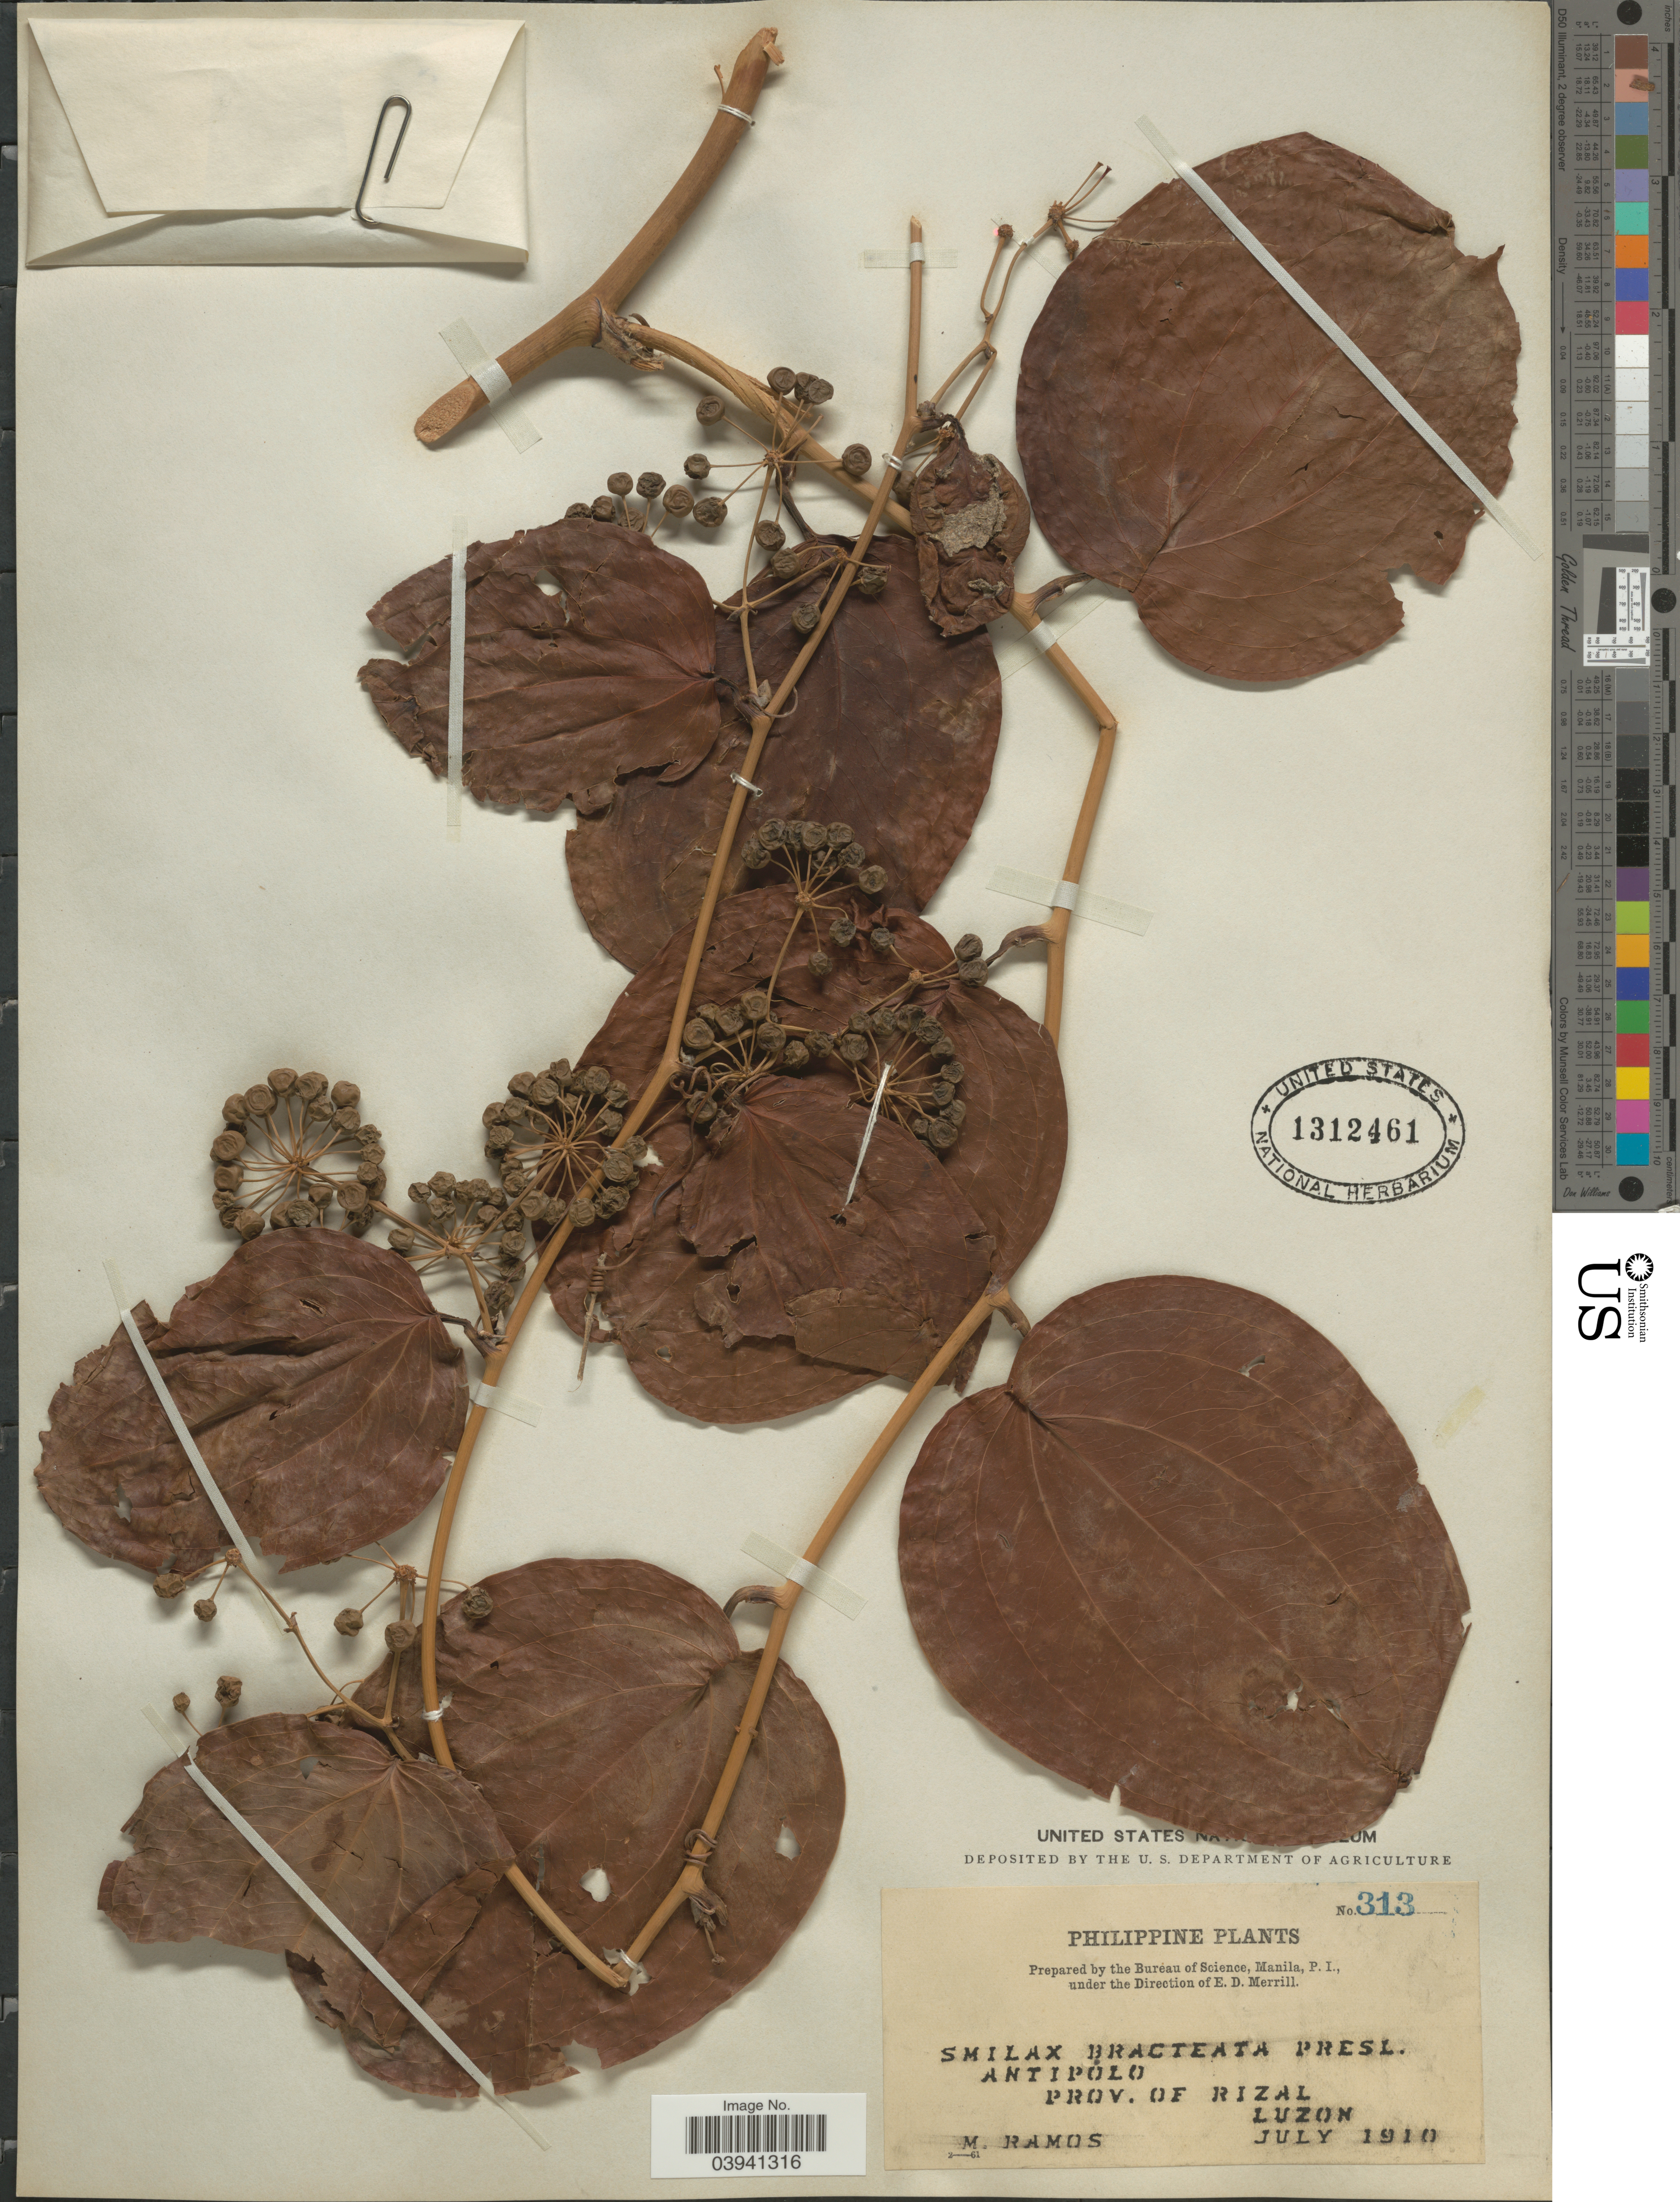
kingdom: Plantae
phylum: Tracheophyta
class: Liliopsida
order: Liliales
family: Smilacaceae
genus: Smilax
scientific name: Smilax bracteata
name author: C. Presl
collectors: M. Ramos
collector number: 313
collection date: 1910-07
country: Philippines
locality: Antipolo. Prov. of Rizal. Luzon.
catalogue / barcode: US 1312461